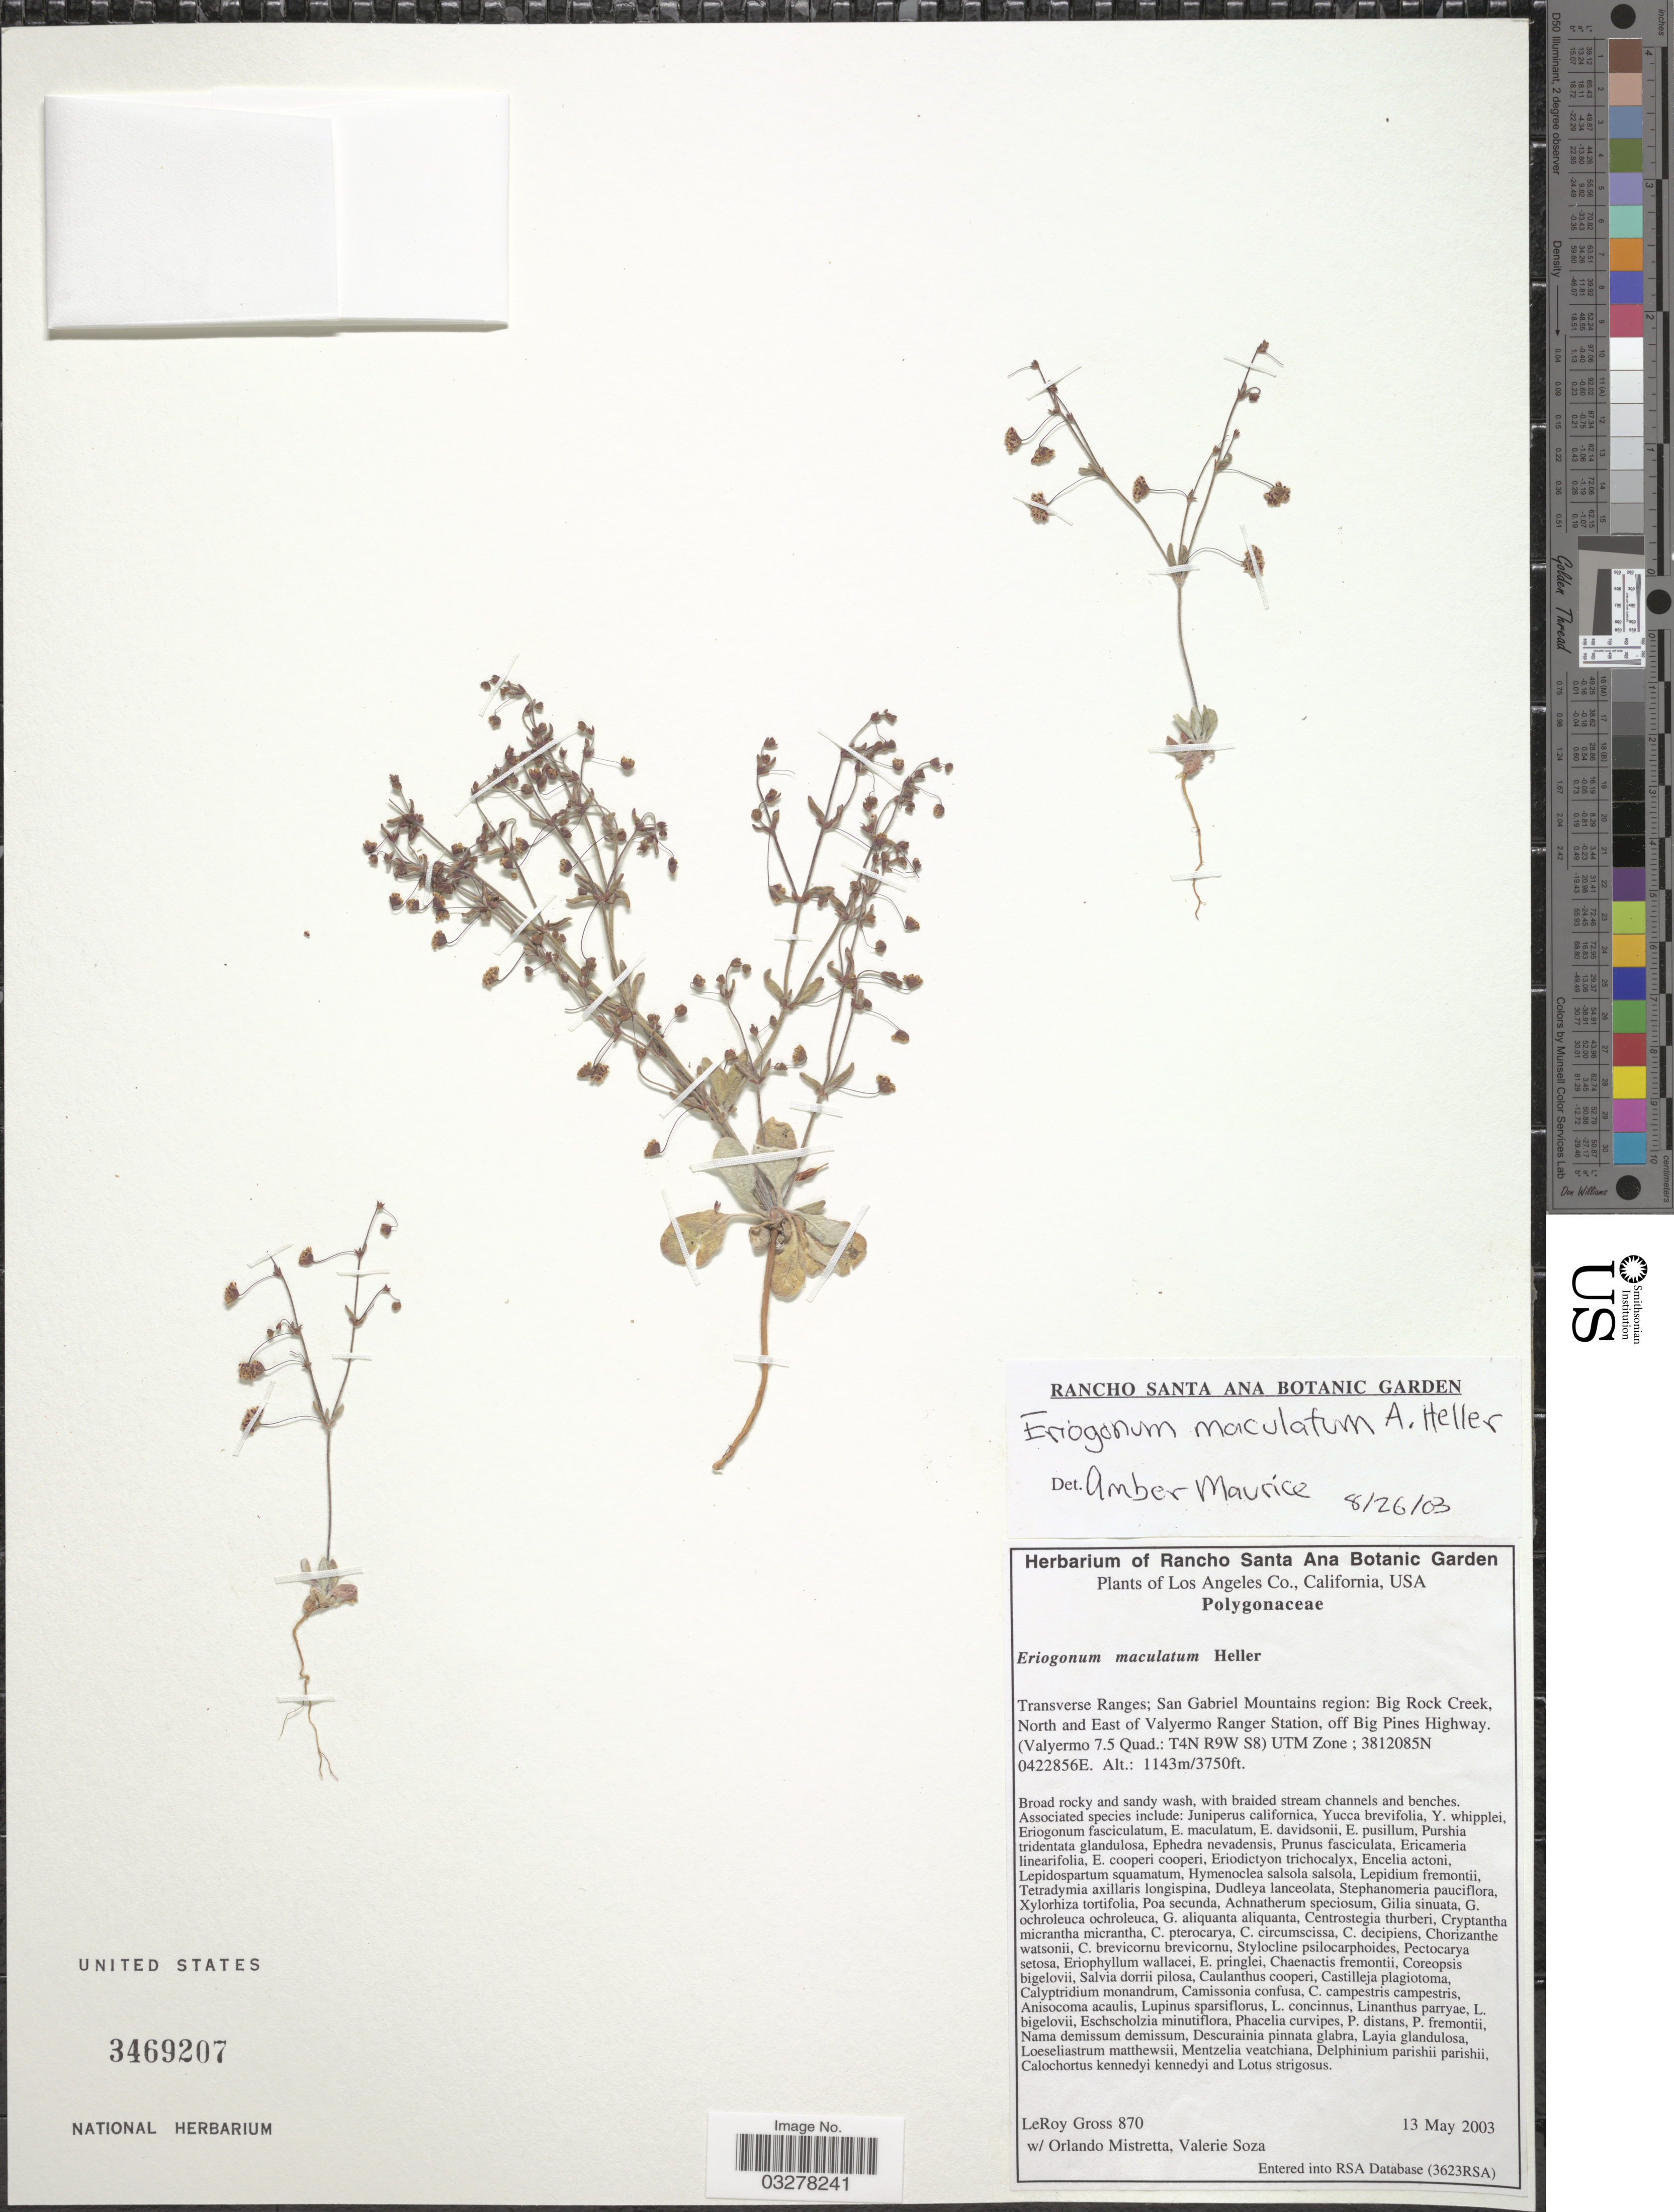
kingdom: Plantae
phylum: Tracheophyta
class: Magnoliopsida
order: Caryophyllales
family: Polygonaceae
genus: Eriogonum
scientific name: Eriogonum maculatum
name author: A. Heller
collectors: L. Gross, O. Mistretta & V. Soza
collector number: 870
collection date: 2003-05-13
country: United States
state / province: California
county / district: Los Angeles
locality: Los Angeles Co. Transverse Ranges; San Gabriel Mountains region: Big Rock Creek, North and East of Valyermo Ranger Station, off Pines Highway. (Valyermo 7.5 Quad.: T4N R9W S8).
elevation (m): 1143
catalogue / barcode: US 3469207